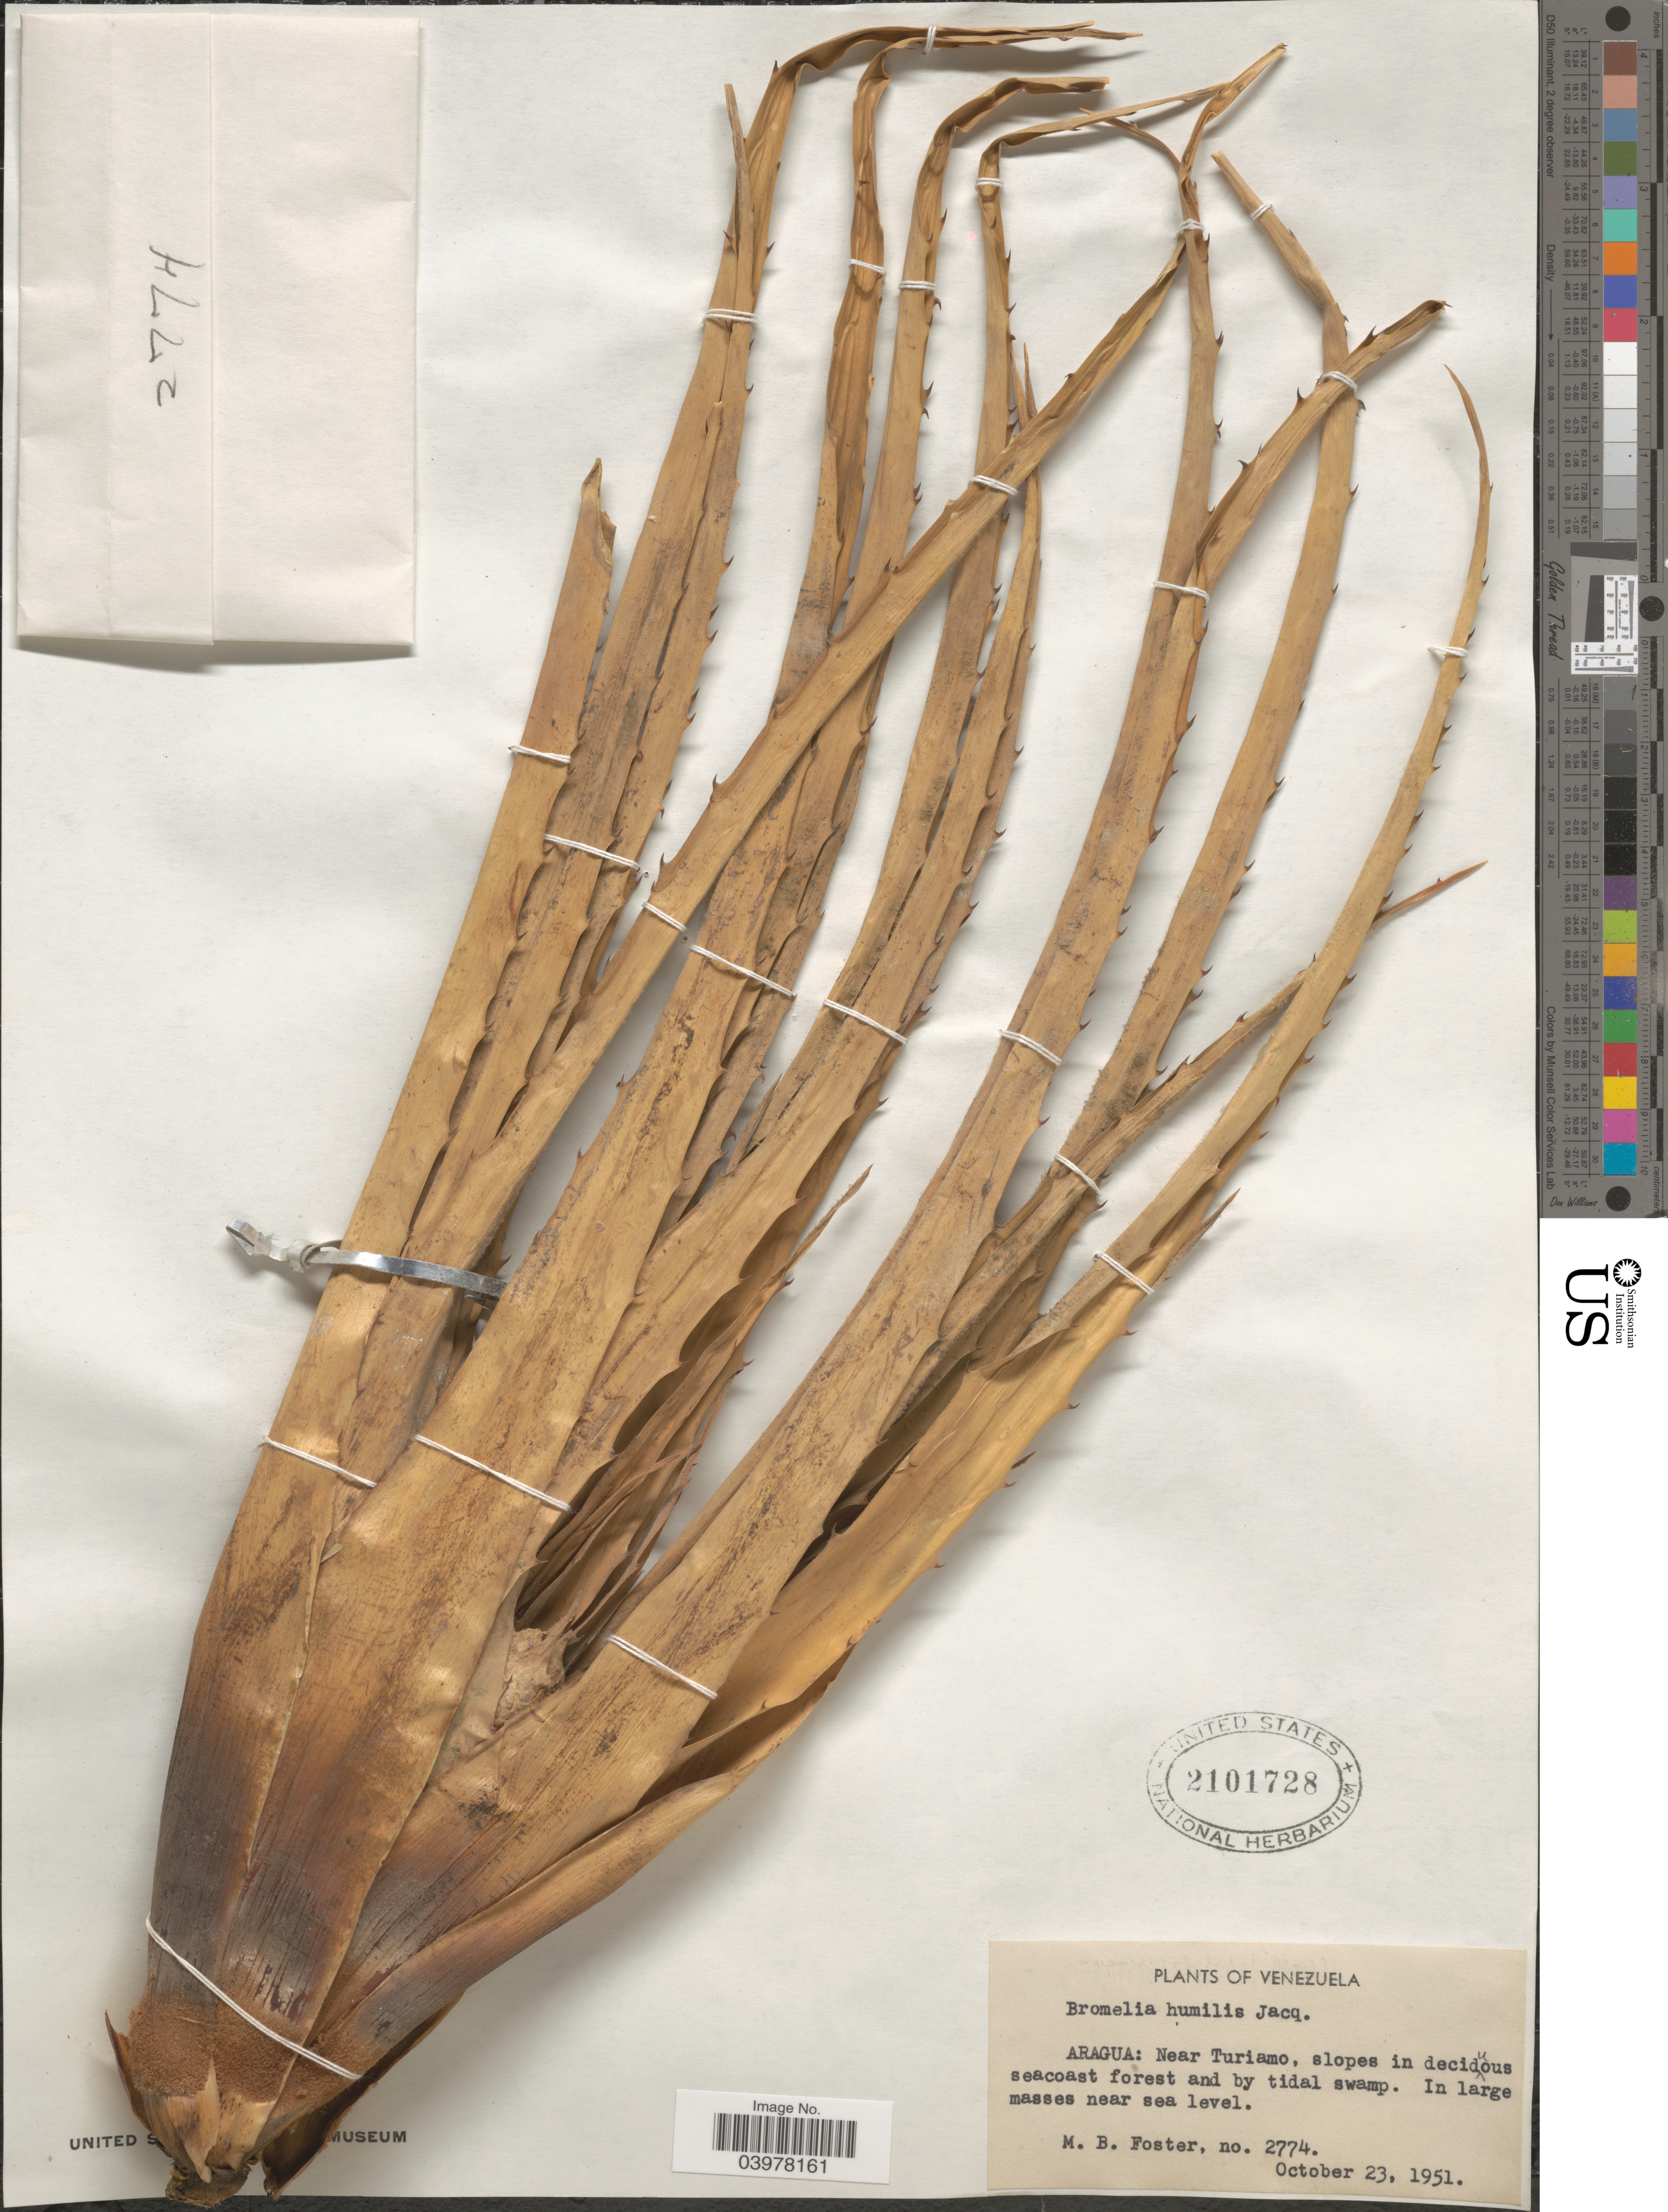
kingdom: Plantae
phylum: Tracheophyta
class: Liliopsida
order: Poales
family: Bromeliaceae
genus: Bromelia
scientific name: Bromelia humilis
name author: Jacq.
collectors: M. B. Foster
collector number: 2774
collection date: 1951-10-23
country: Venezuela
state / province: Aragua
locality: Near Turiamo.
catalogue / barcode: US 2101728